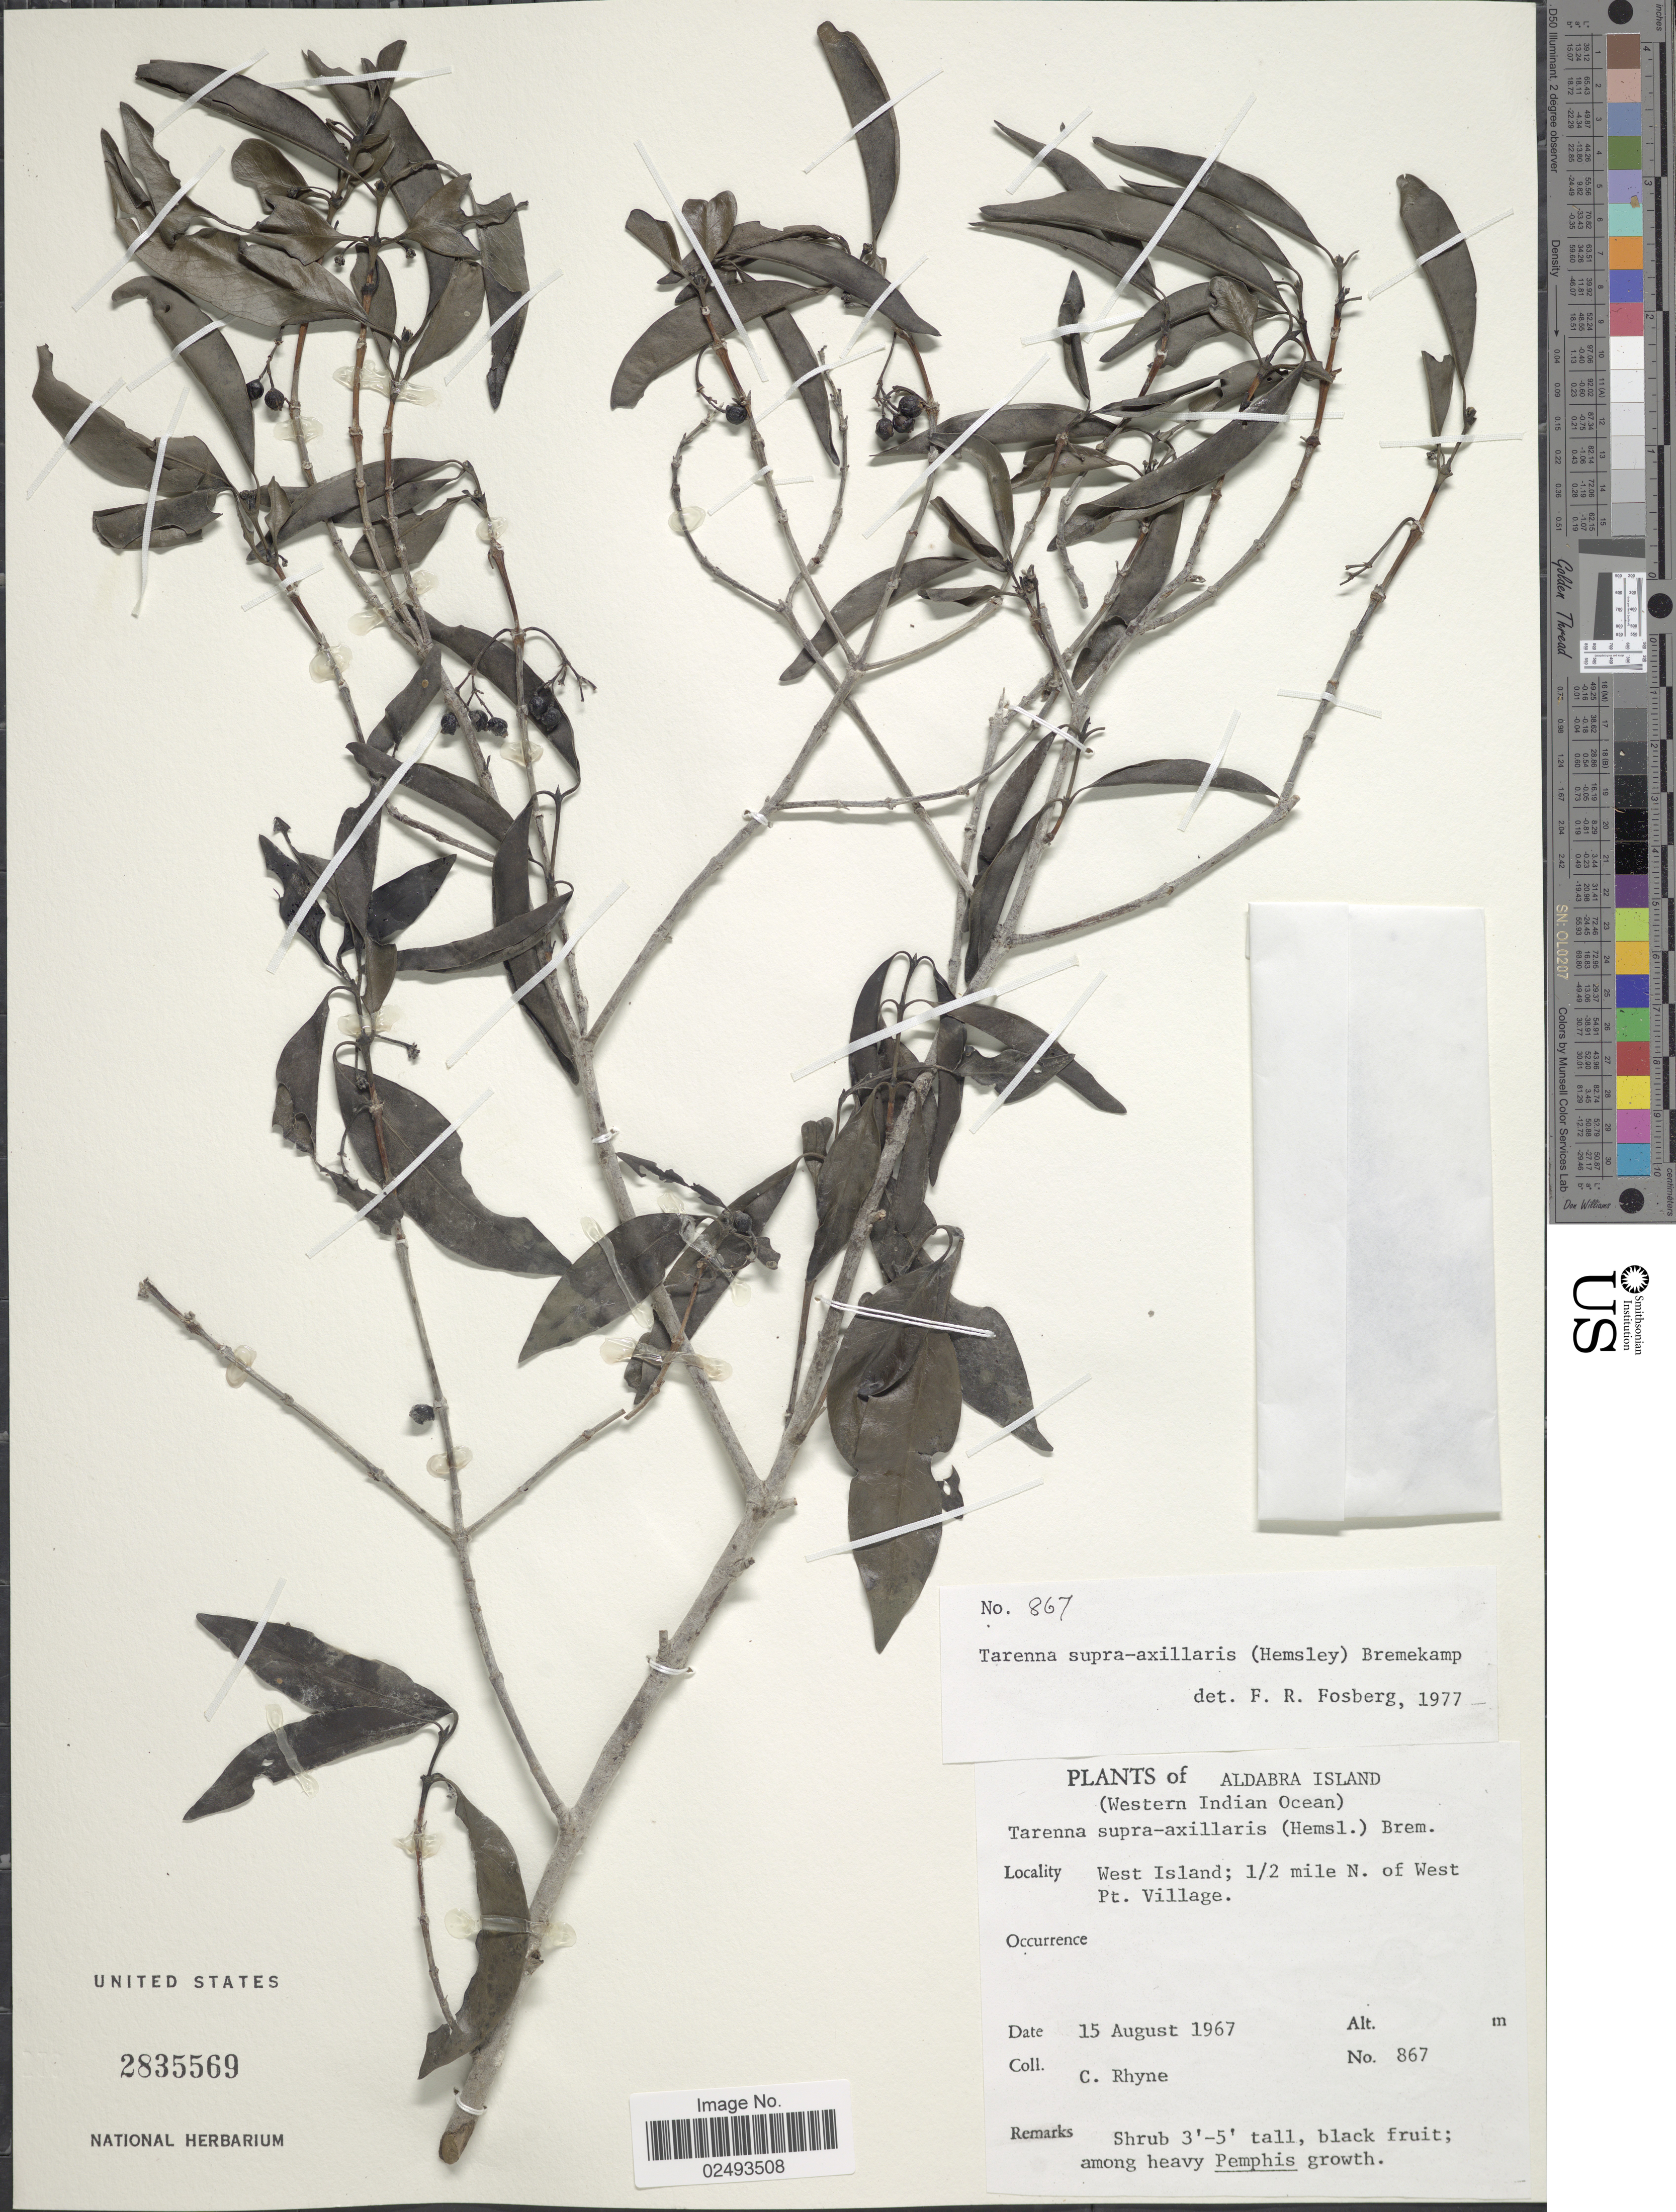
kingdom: Plantae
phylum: Tracheophyta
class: Magnoliopsida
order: Gentianales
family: Rubiaceae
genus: Tarenna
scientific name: Tarenna supra-axillaris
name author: (Hemsl.) Bremek.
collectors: C. Rhyne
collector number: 867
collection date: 1967-08-15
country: Seychelles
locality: Aldabra Island (Western Indian Ocean), West Island; 1/2 mile N. of West Pt. Village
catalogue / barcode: US 2835569